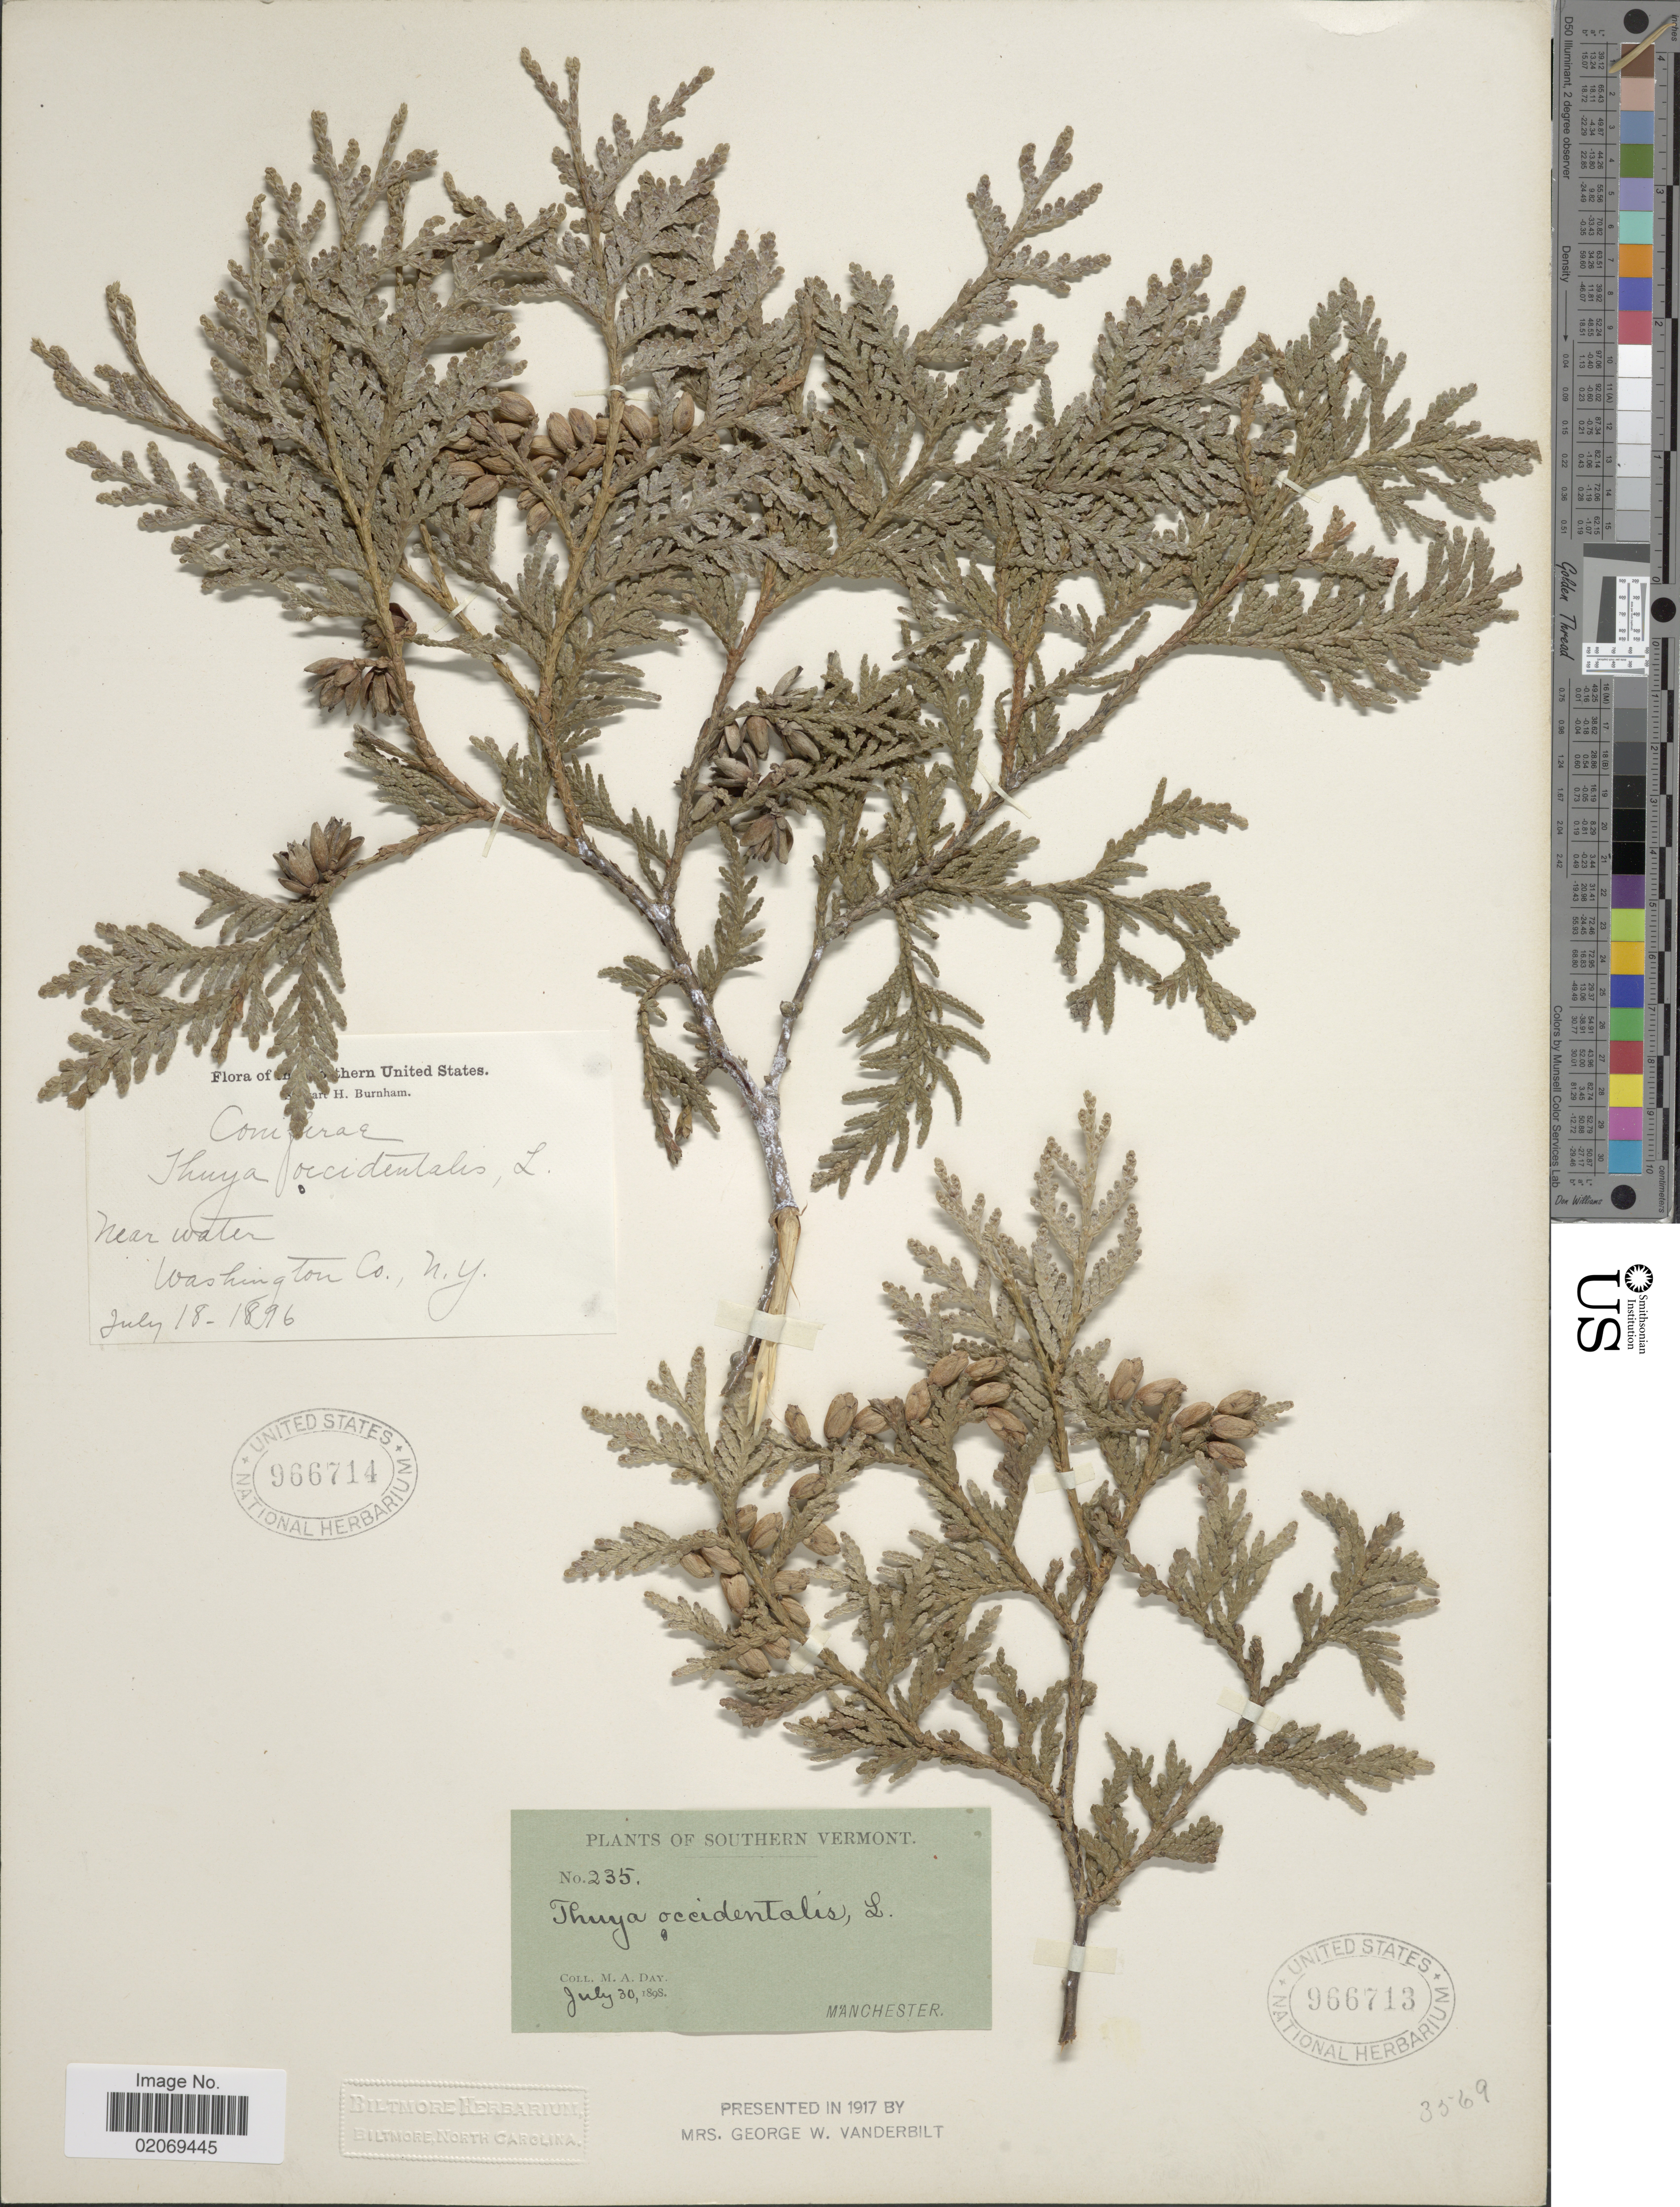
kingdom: Plantae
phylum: Tracheophyta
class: Pinopsida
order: Pinales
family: Cupressaceae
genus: Thuja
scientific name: Thuja occidentalis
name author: L.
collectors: M. Day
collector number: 235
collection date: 1898-07-30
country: United States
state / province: Vermont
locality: Southern Vermont, Manchester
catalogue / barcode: US 966713